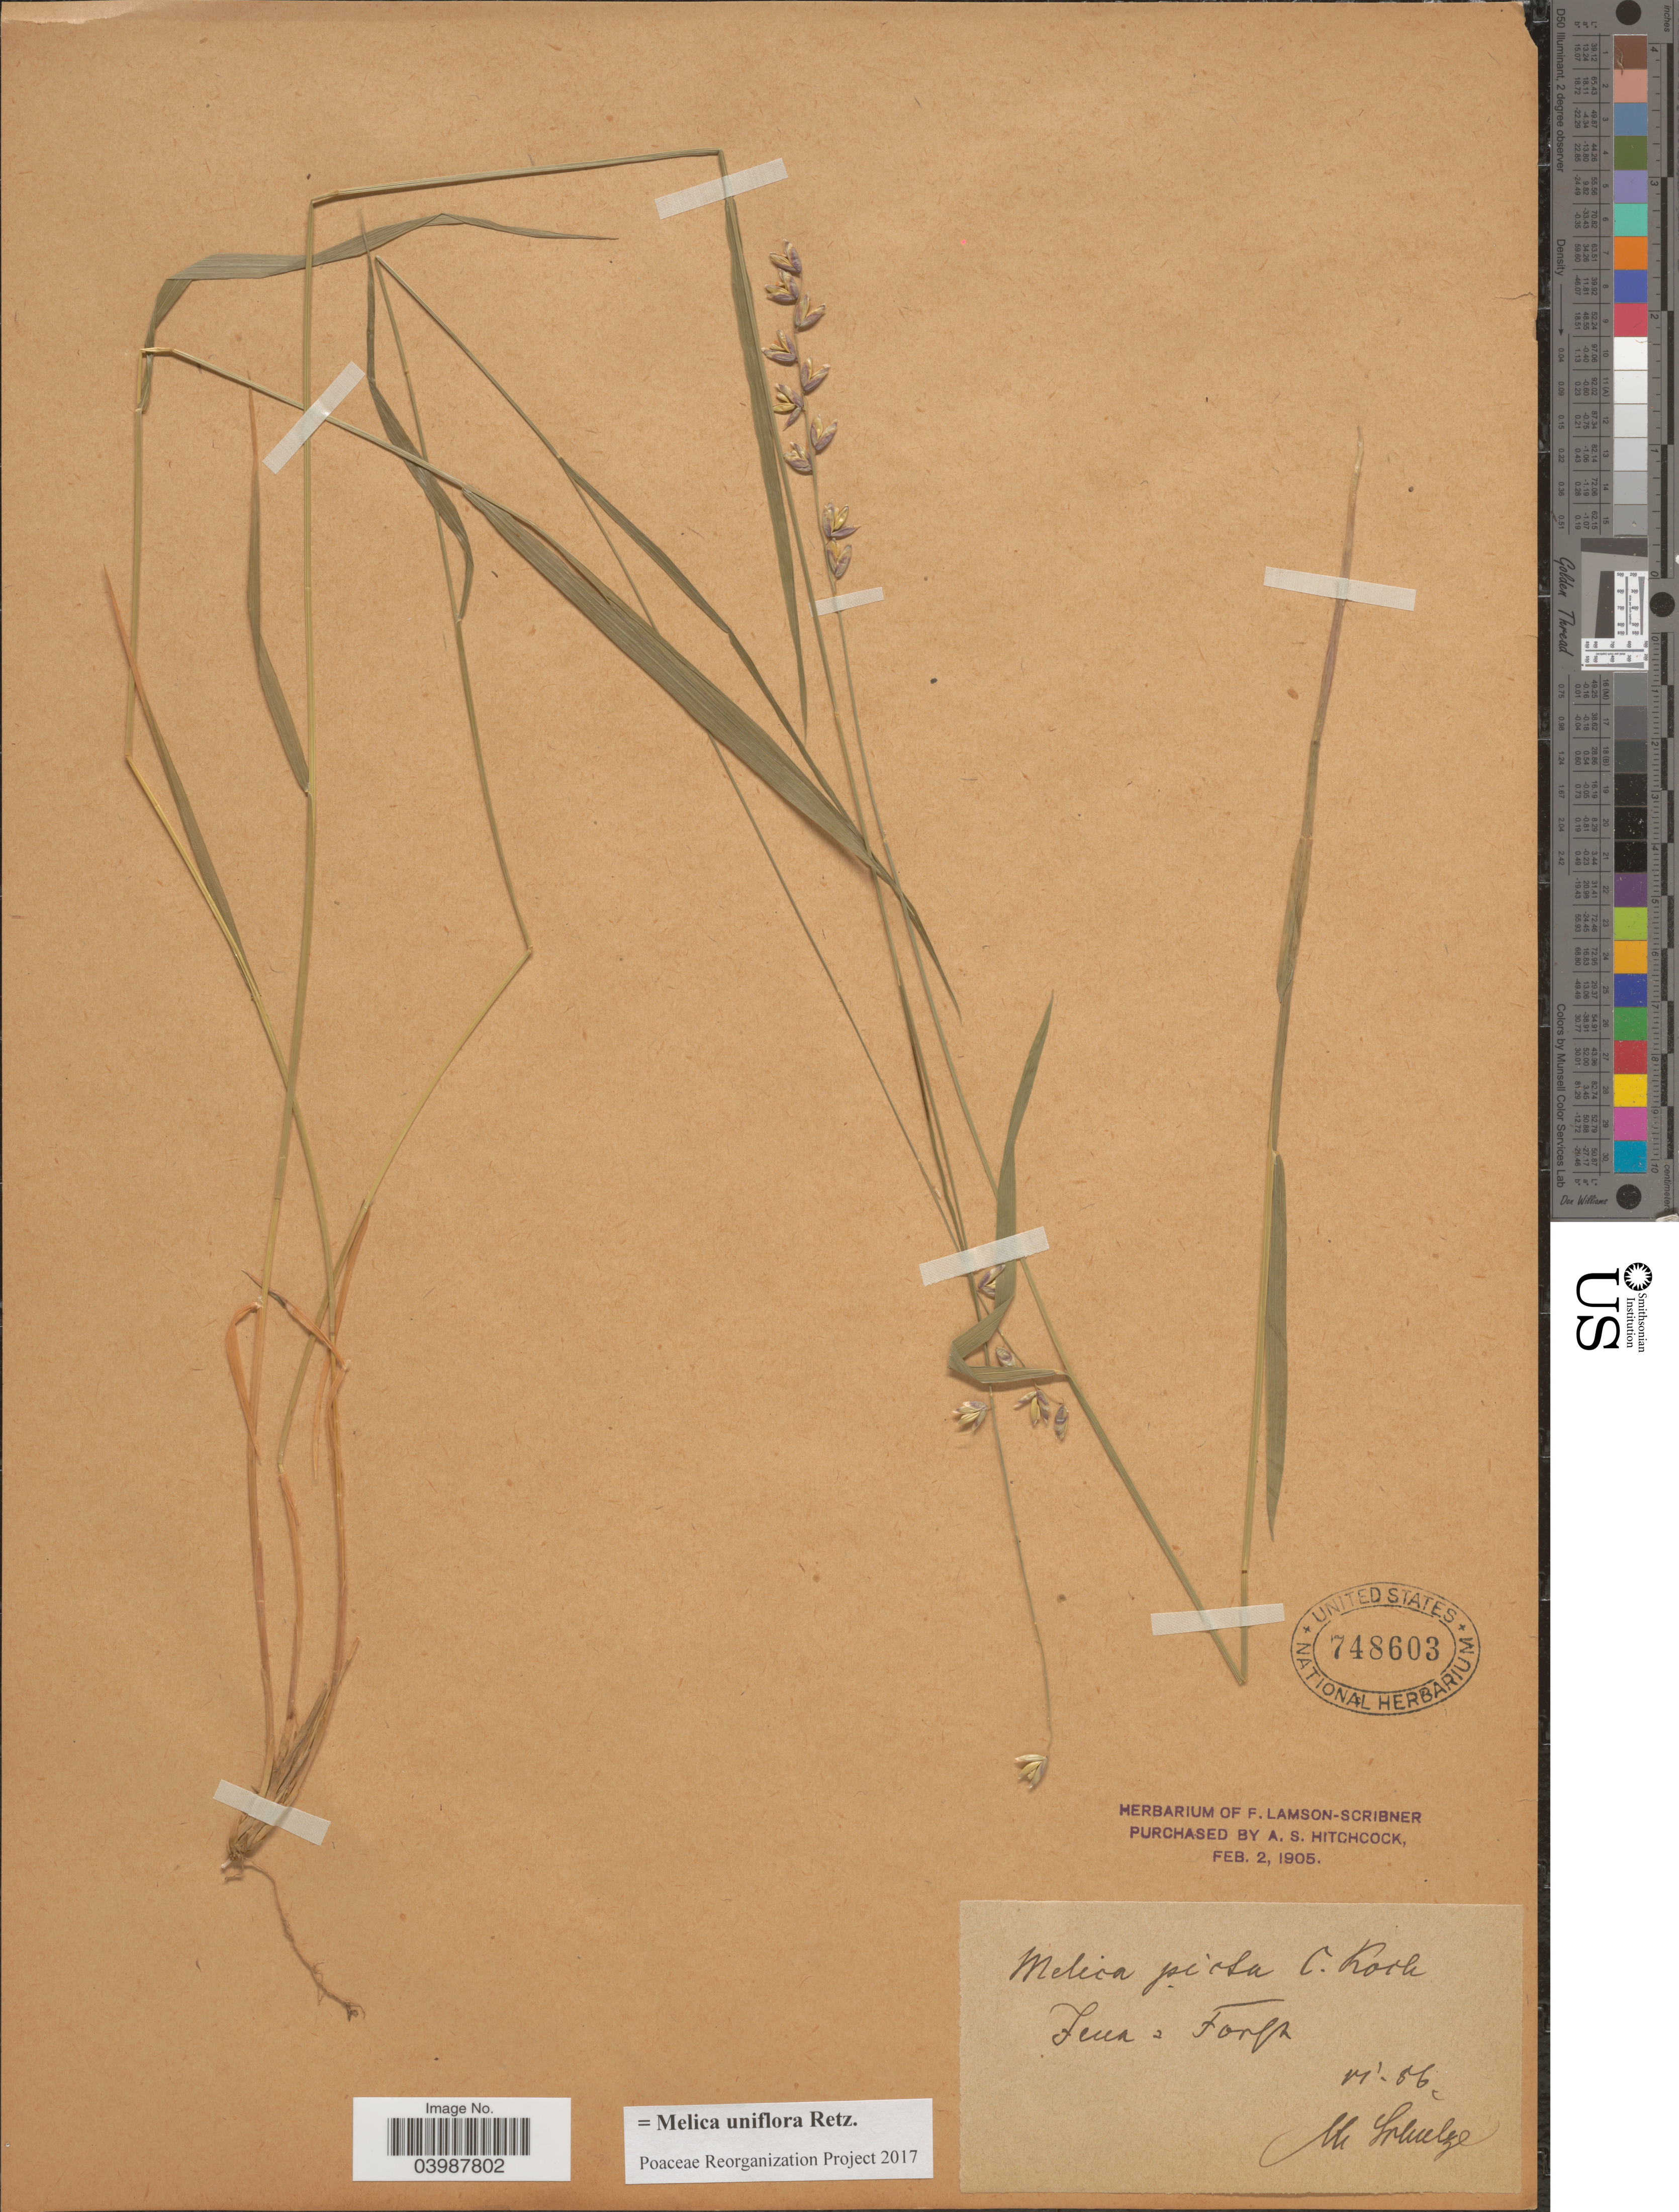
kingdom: Plantae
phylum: Tracheophyta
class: Liliopsida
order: Poales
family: Poaceae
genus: Melica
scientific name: Melica uniflora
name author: Retz.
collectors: M. Schulze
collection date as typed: Transcribed d/m/y: /6/86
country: Ecuador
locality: Tena: Forst.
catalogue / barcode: US 748603